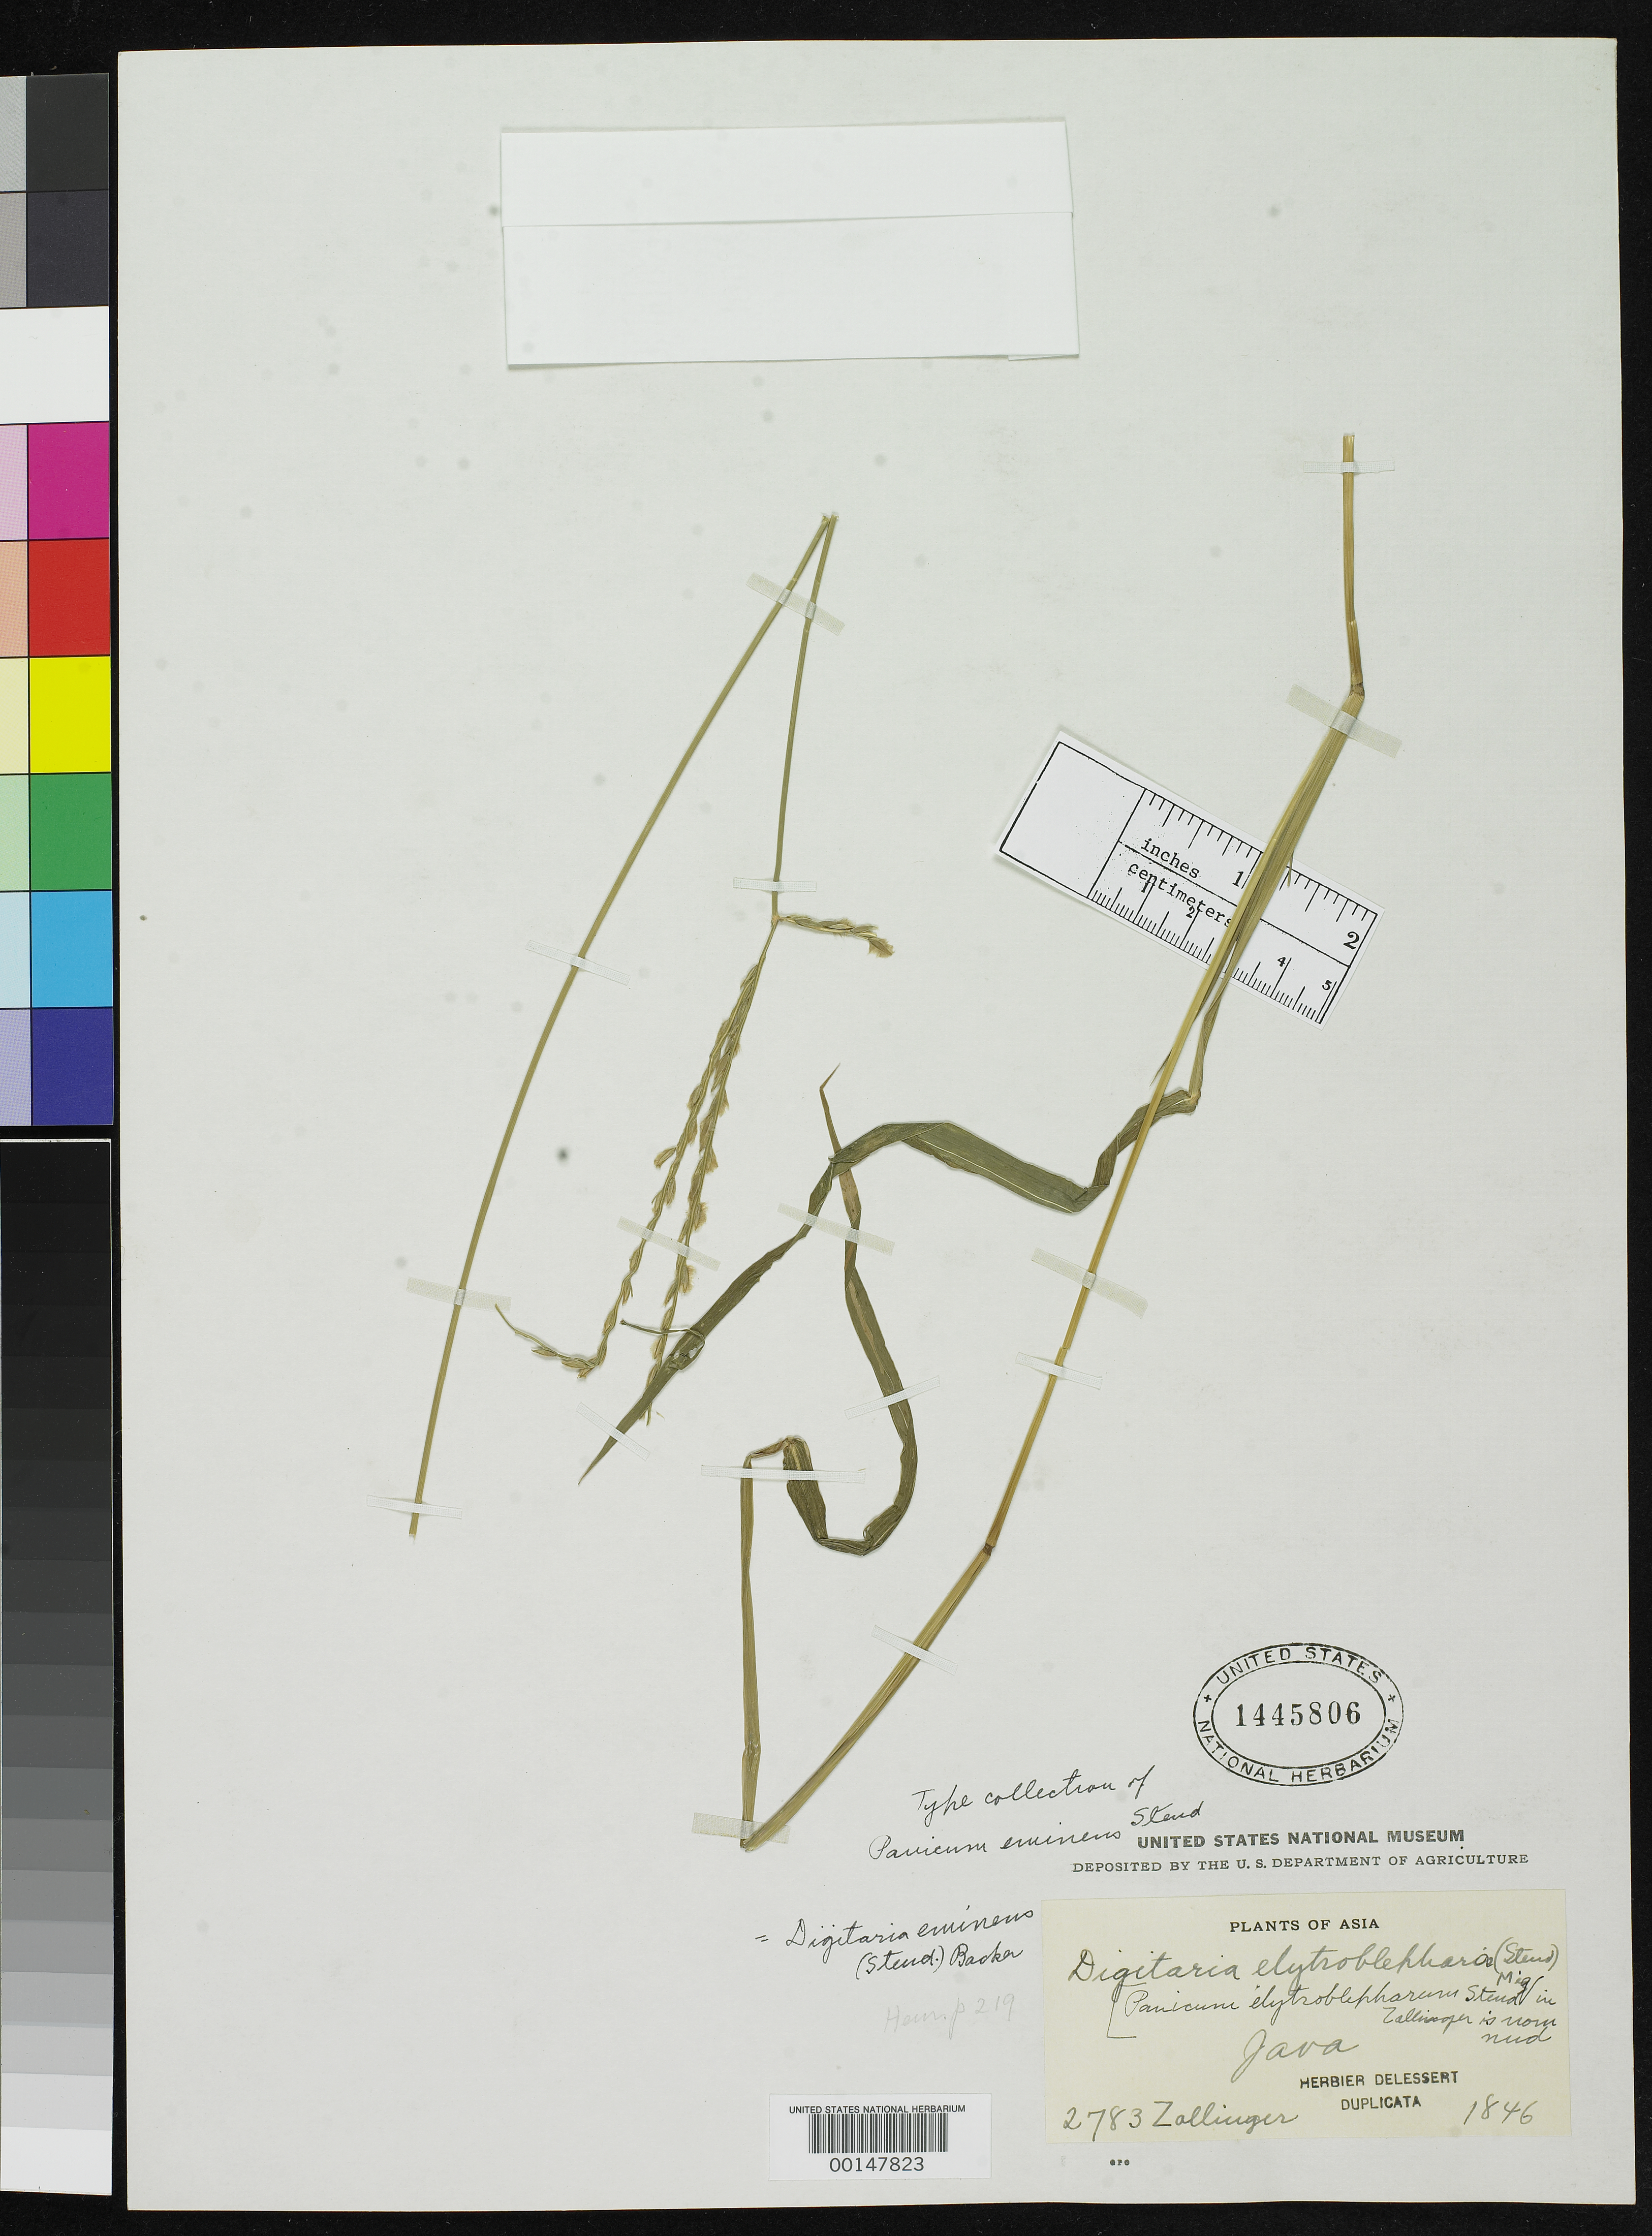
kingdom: Plantae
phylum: Tracheophyta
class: Liliopsida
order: Poales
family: Poaceae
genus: Panicum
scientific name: Panicum eminens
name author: Steud.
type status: Isotype; Syntype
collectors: H. Zollinger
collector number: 2783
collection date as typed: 1846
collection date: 1846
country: Indonesia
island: Java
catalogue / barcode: US 1445806